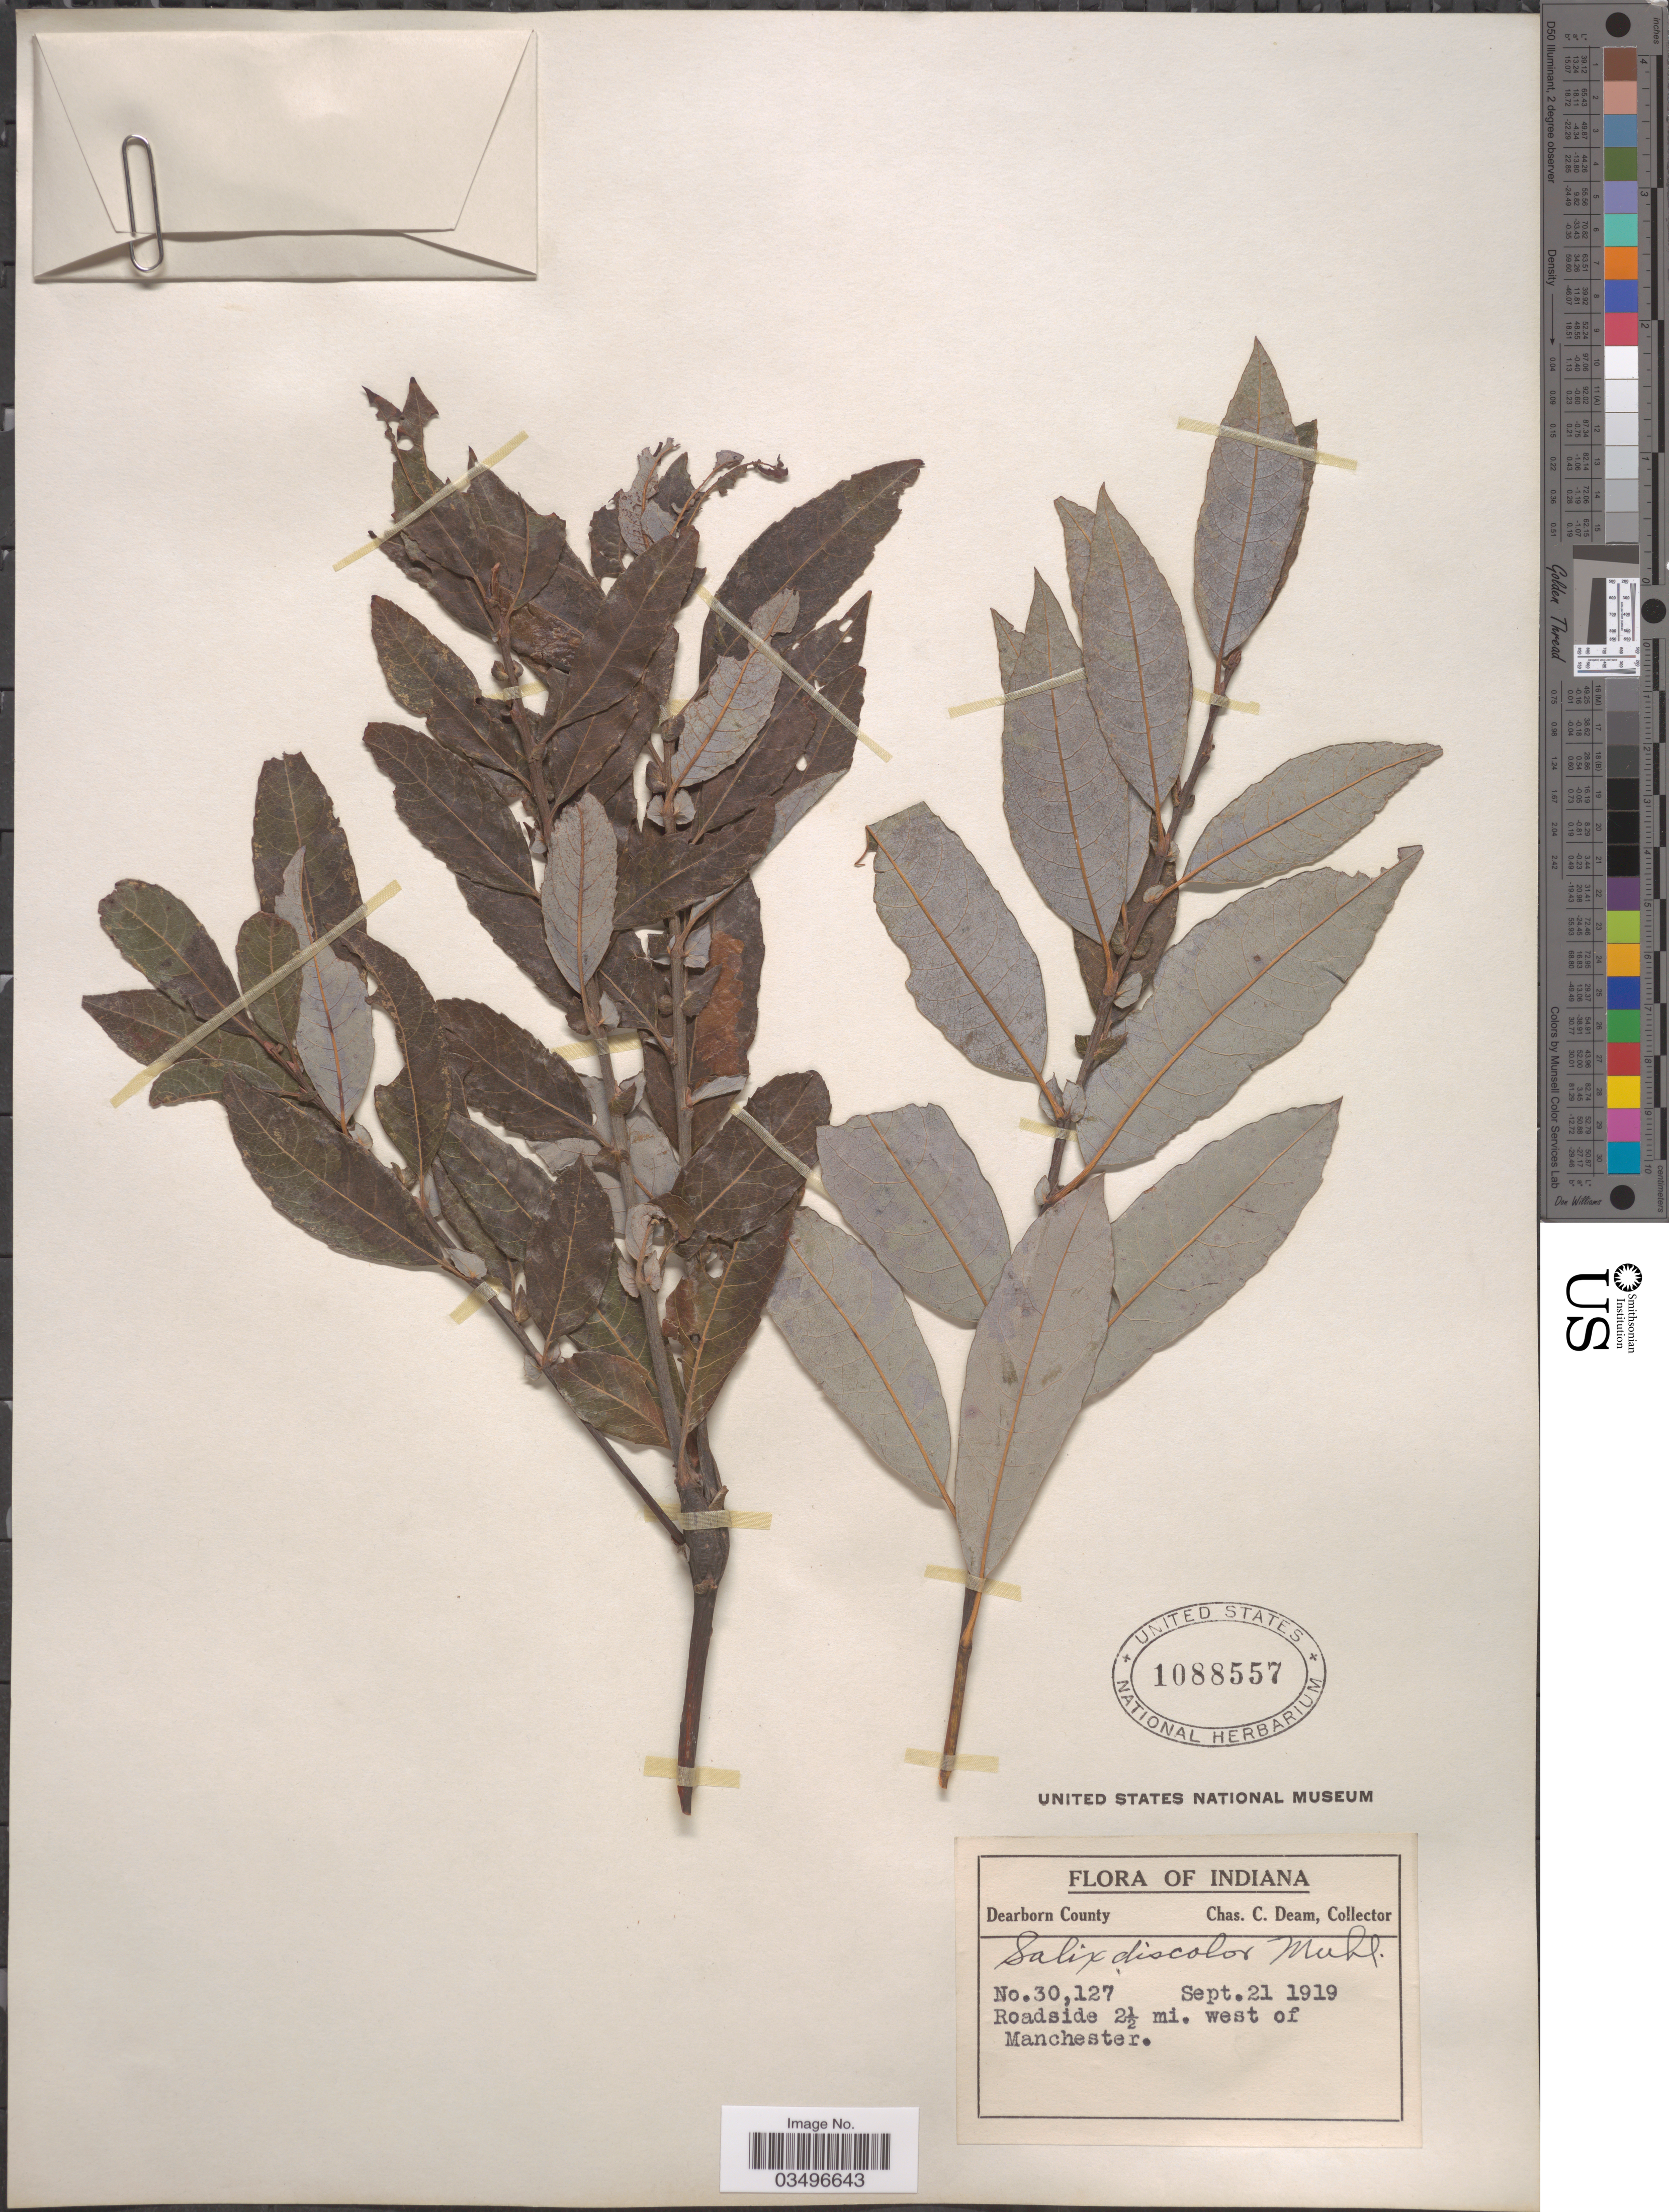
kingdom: Plantae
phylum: Tracheophyta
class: Magnoliopsida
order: Malpighiales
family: Salicaceae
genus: Salix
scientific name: Salix discolor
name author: Muhl.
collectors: C. C. Deam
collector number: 30127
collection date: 1919-09-21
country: United States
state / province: Indiana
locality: Dearborn County. Roadside 2½ mi. west of Manchester.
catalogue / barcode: US 1088557